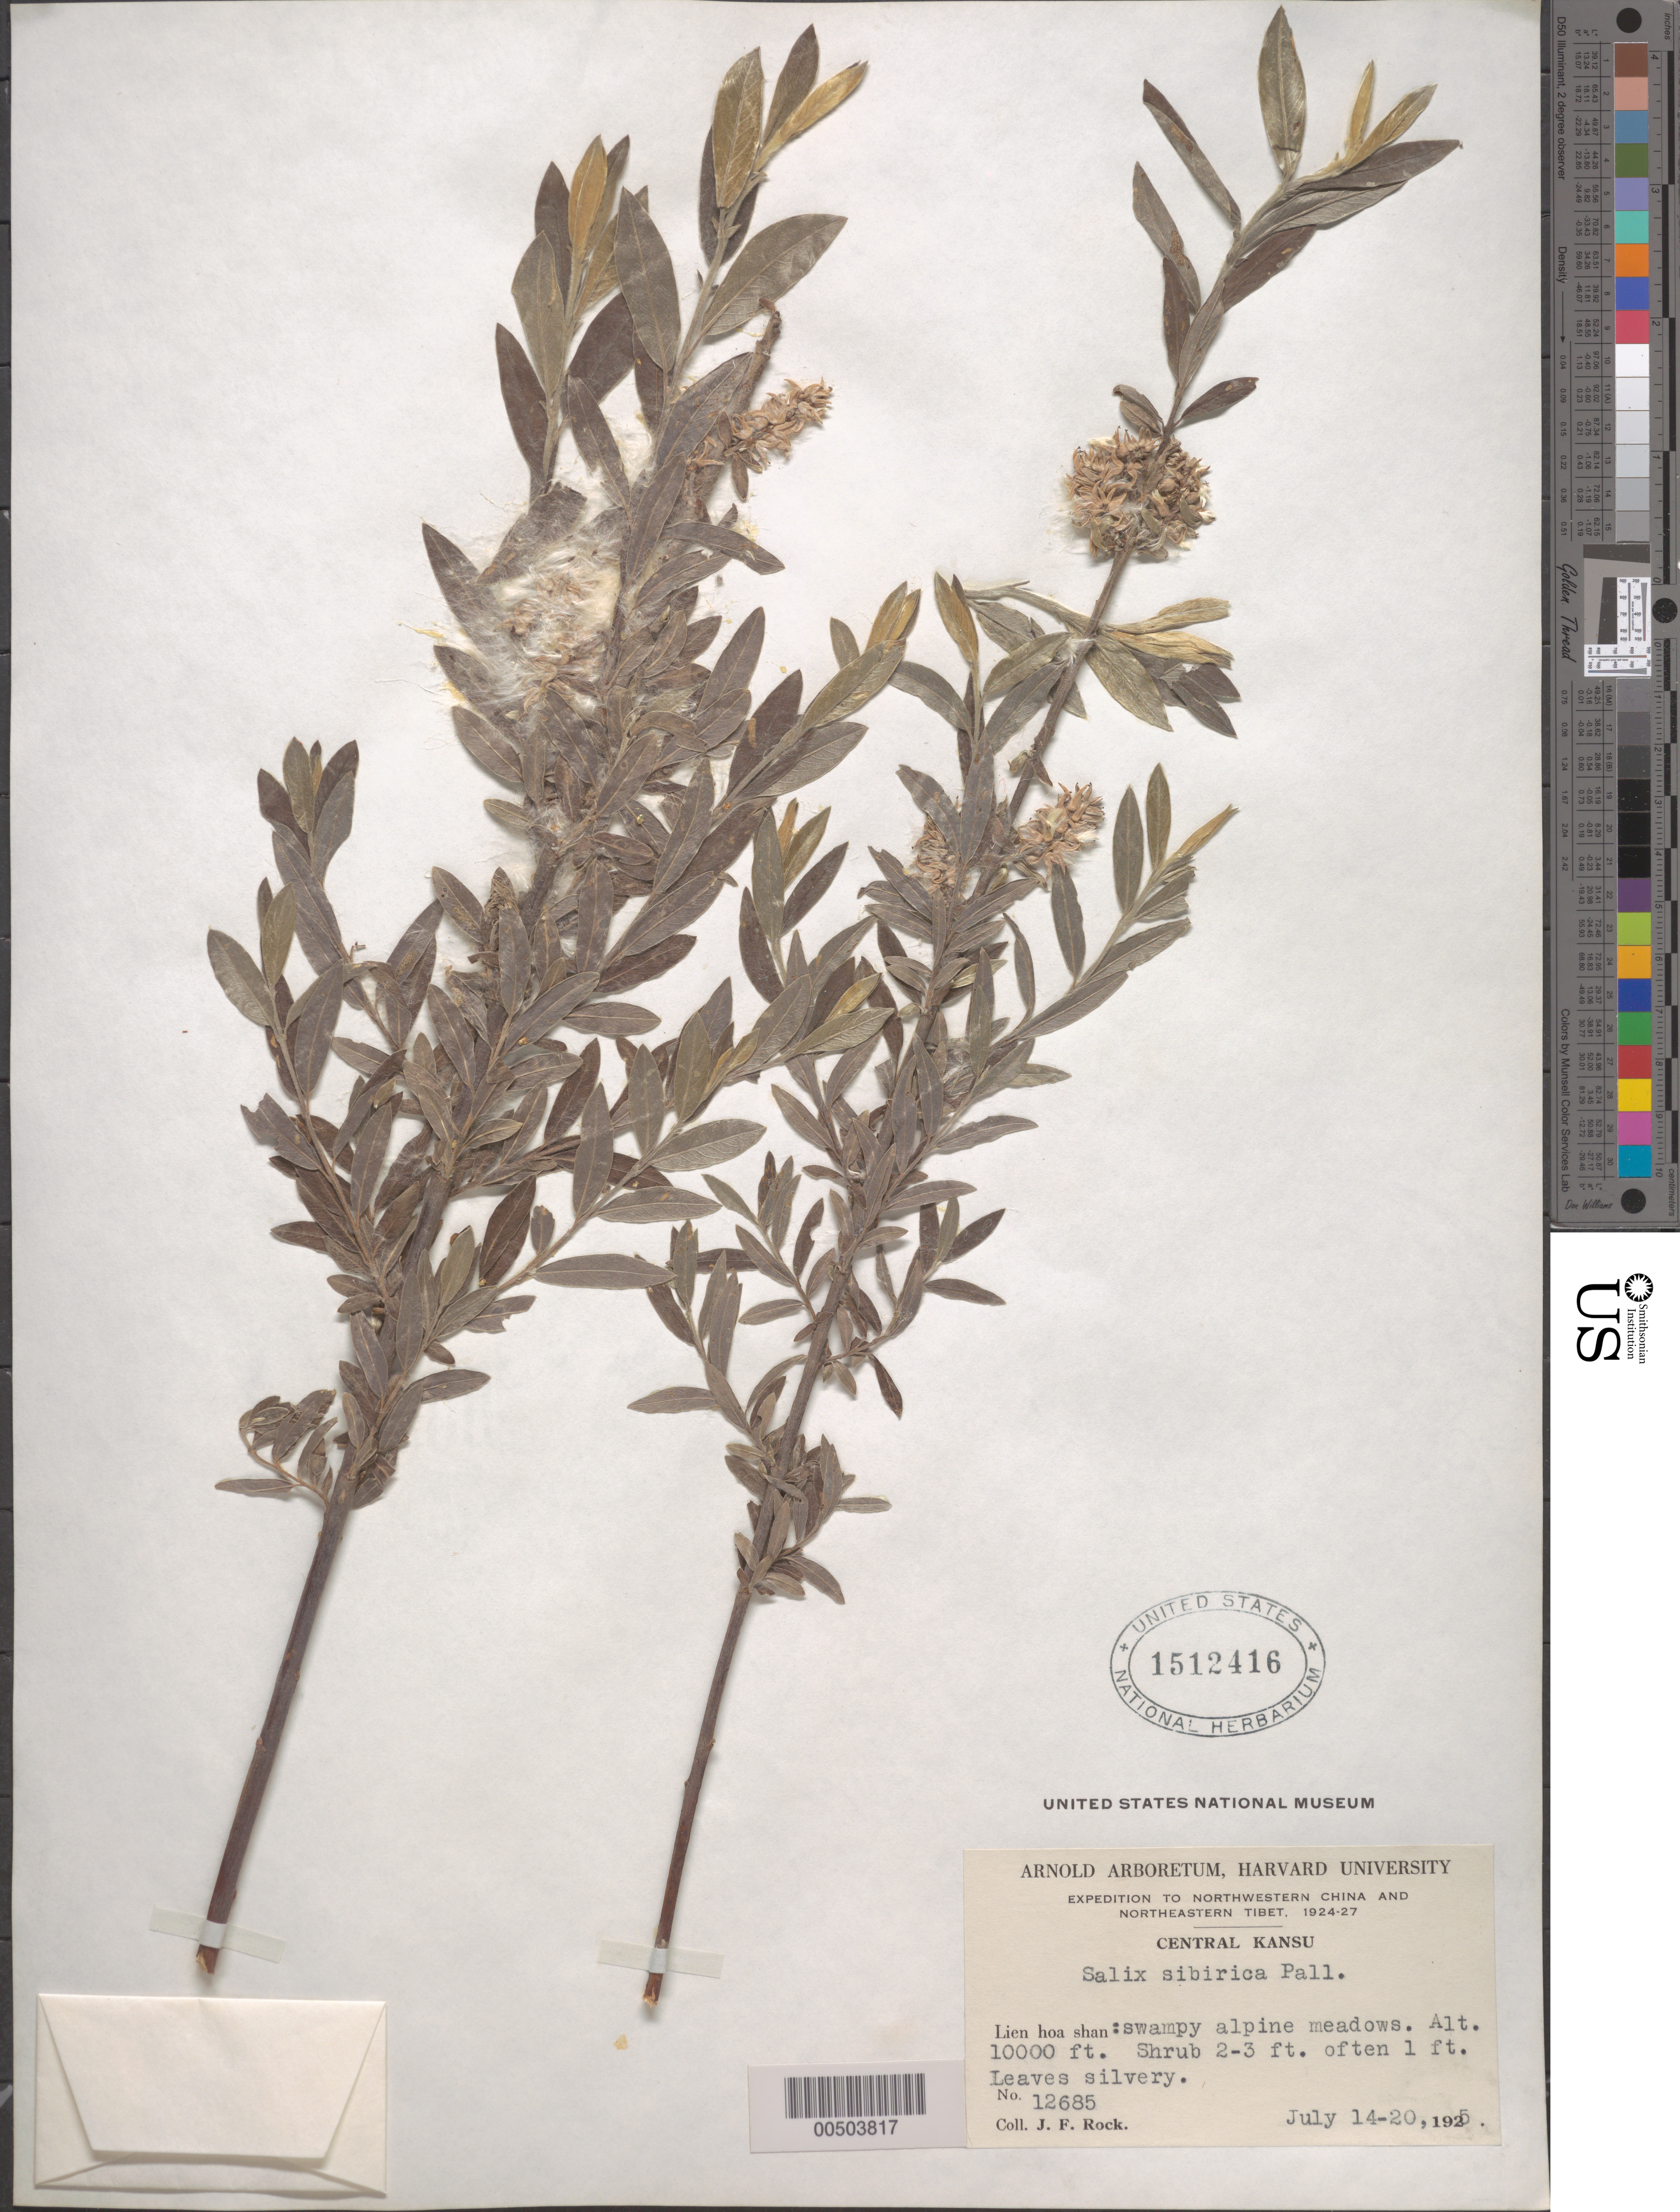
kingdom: Plantae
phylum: Tracheophyta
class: Magnoliopsida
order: Malpighiales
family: Salicaceae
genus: Salix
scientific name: Salix sibirica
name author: Pall.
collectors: J. F. Rock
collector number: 12685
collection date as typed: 14 Jul 1925 to 20 Jul 1925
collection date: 1925-07-14/1925-07-20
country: China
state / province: Gansu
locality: Lien hoa shan: swampy slpine meadows.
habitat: Shrub 2-3 ft. often 1 ft. Leaves silvery.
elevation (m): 3048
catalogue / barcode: US 1512416